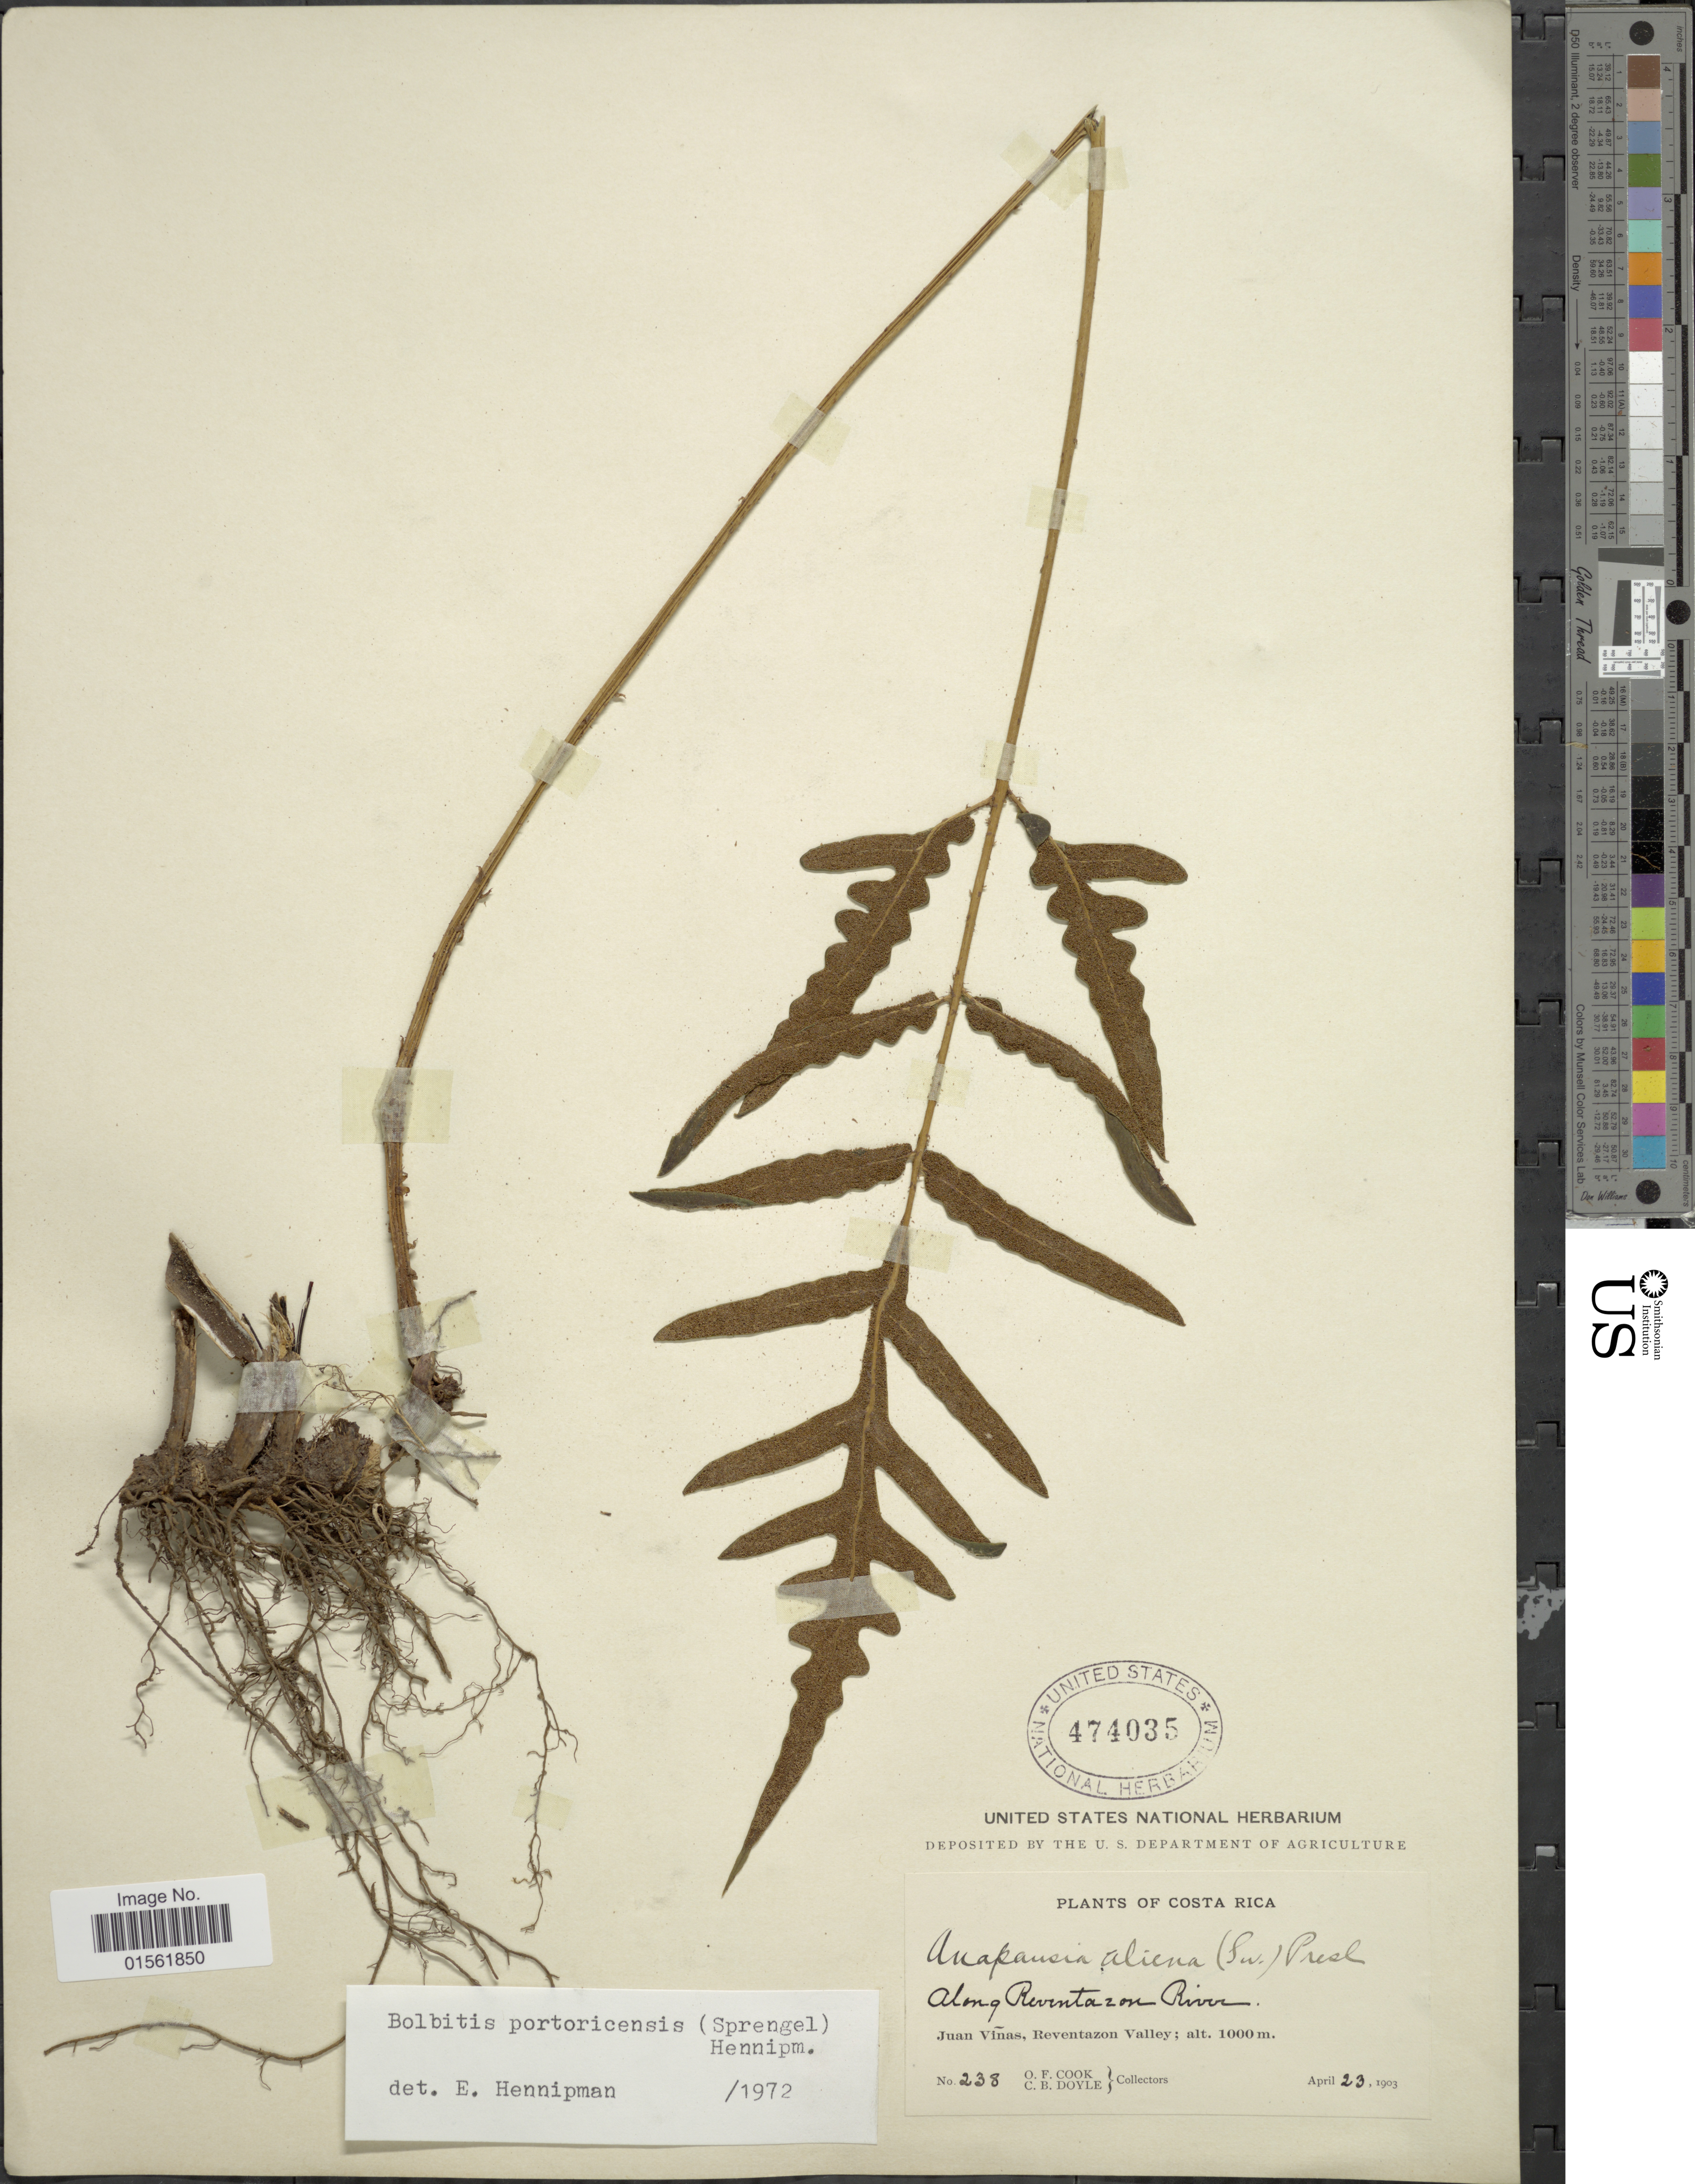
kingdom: Plantae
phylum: Tracheophyta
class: Polypodiopsida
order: Polypodiales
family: Dryopteridaceae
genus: Bolbitis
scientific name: Bolbitis portoricensis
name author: (Spreng.) Hennipman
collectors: O. F. Cook & C. Doyle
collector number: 238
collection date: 1903-04-23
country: Costa Rica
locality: Juan Viñas, Reventazon Valley. Along Reventazon River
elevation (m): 1000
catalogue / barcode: US 474035